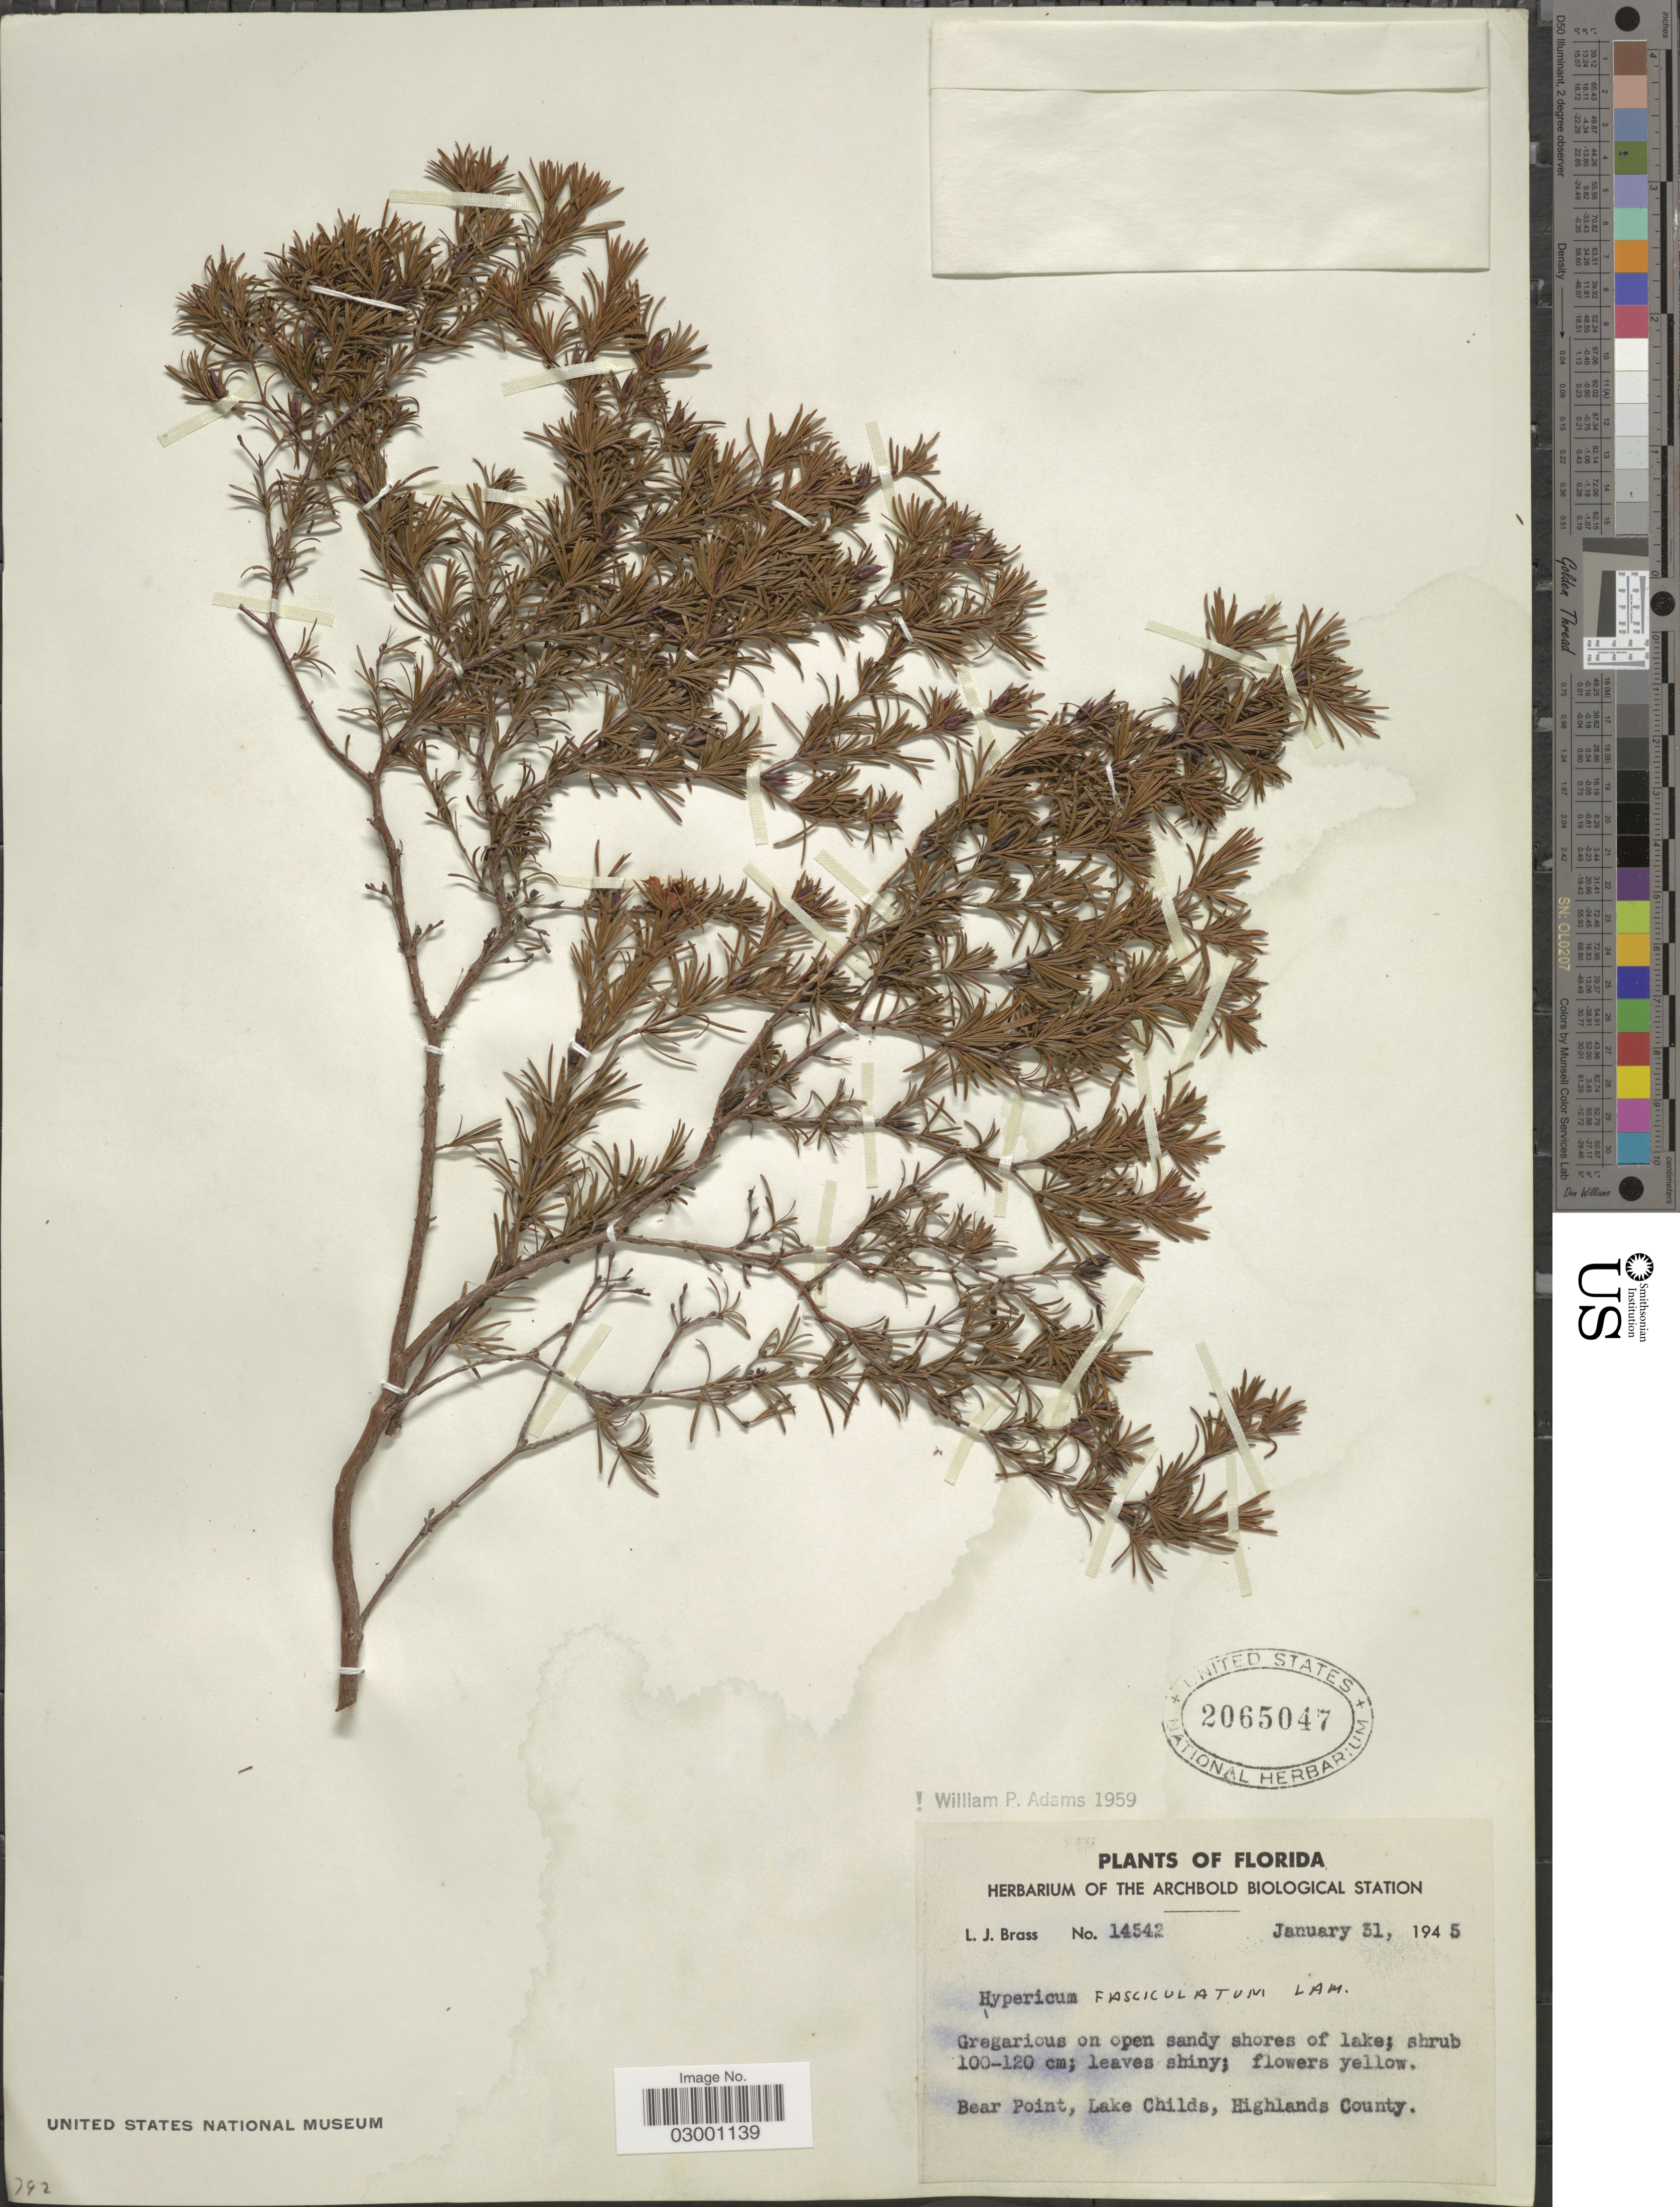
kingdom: Plantae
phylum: Tracheophyta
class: Magnoliopsida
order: Malpighiales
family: Hypericaceae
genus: Hypericum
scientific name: Hypericum fasciculatum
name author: Lam.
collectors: L. J. Brass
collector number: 14542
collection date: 1945-01-31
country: United States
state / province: Florida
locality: Bear Point, Lake Childs, Highlands County.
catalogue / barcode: US 2065047